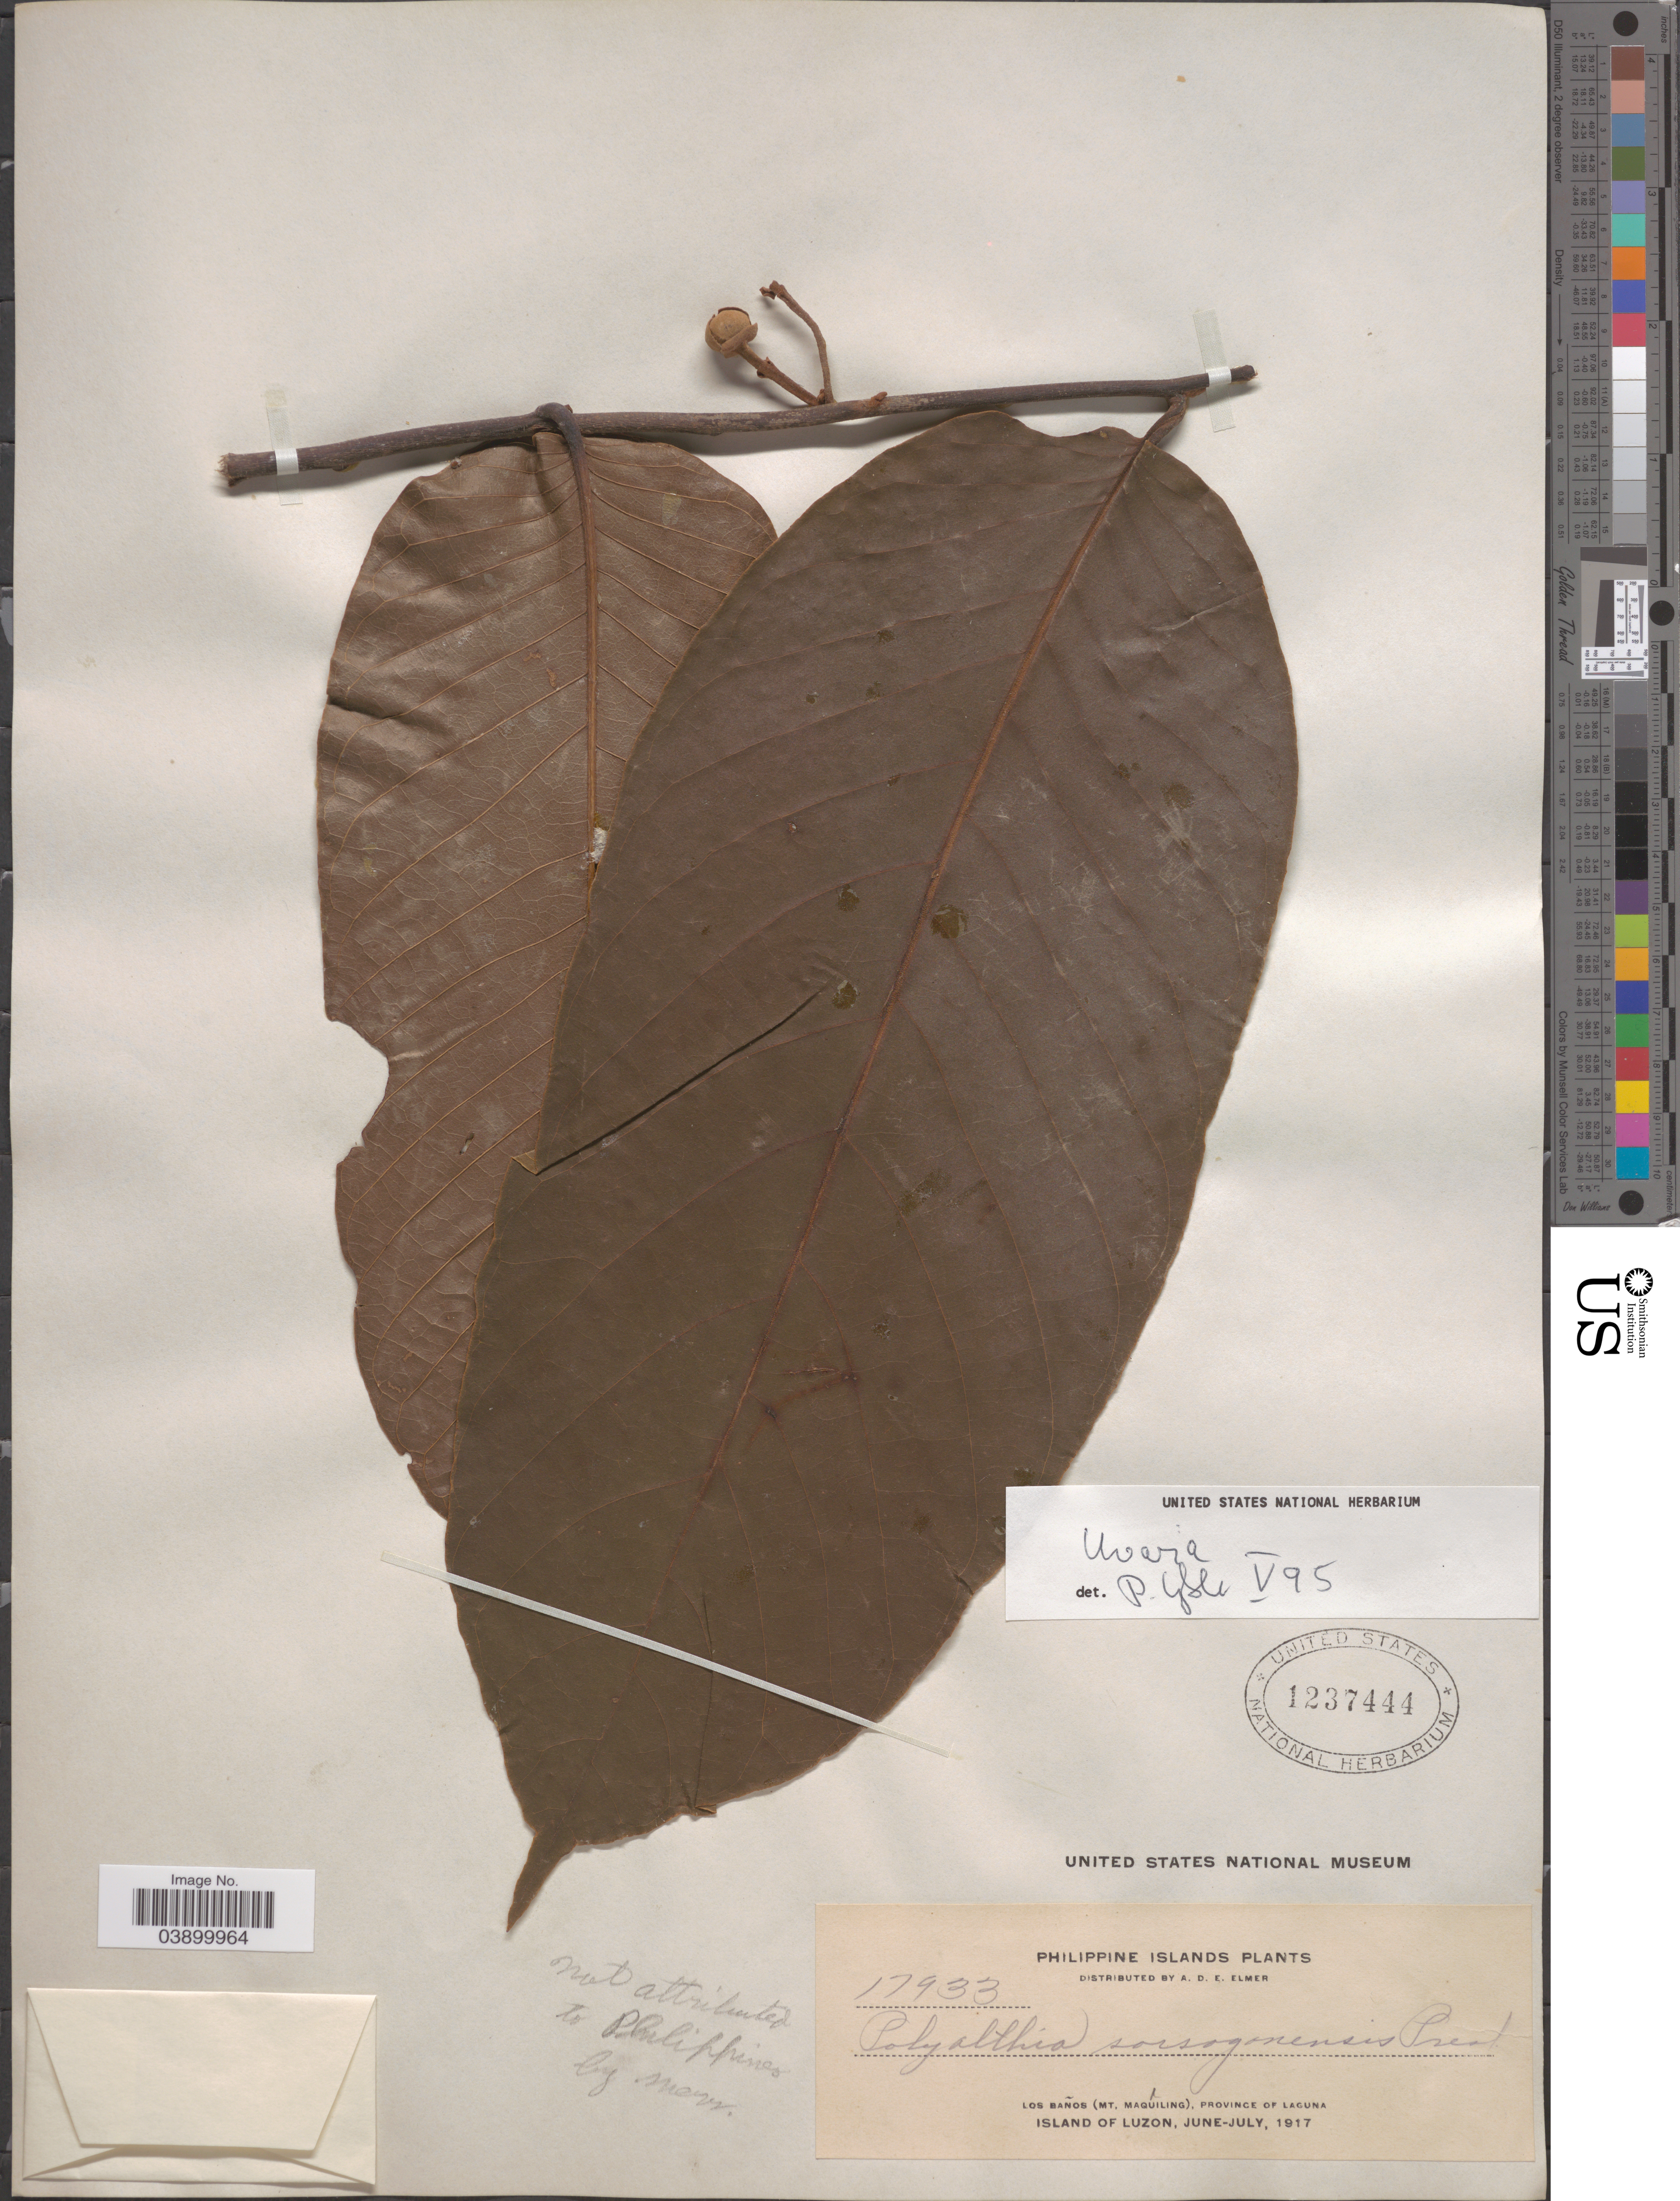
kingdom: Plantae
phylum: Tracheophyta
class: Magnoliopsida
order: Magnoliales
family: Annonaceae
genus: Uvaria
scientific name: Uvaria sp.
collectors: A. D. E. Elmer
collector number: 17933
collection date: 1917-06/1917-07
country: Philippines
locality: Philippine Islands. Los Baños (Mt. Maquiling), Province of Laguna. Island of Luzon.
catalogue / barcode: US 1237444